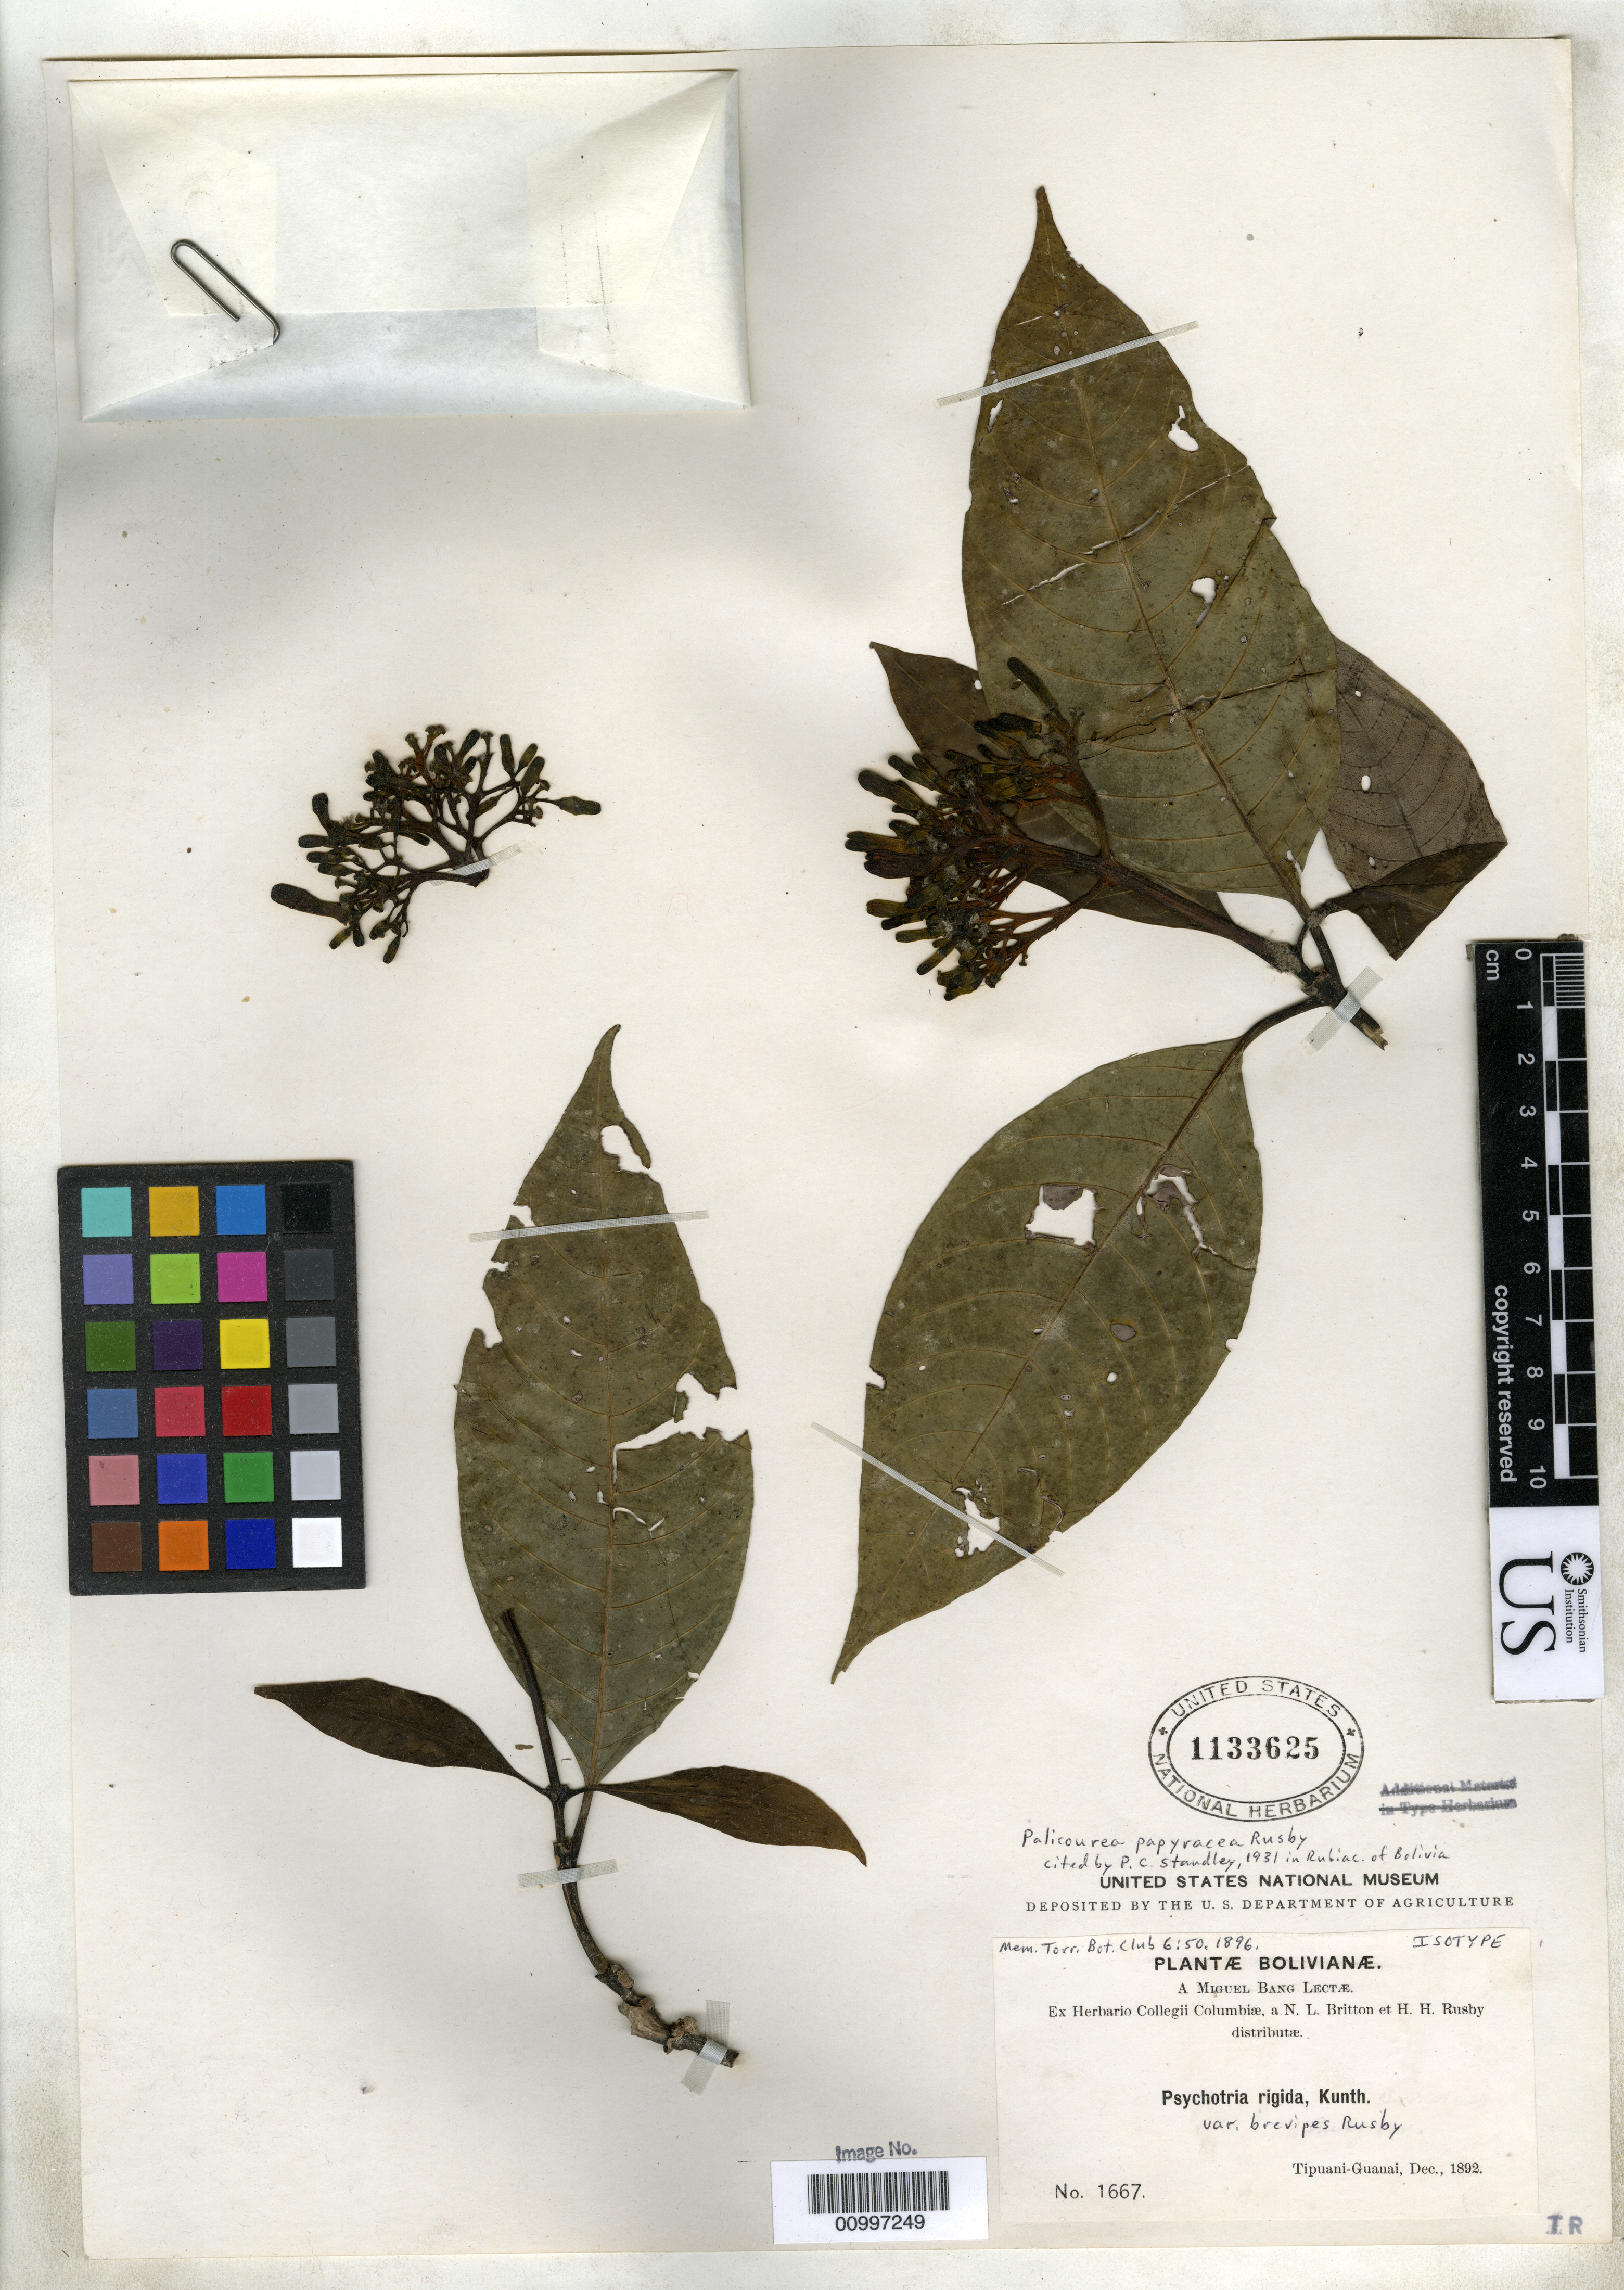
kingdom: Plantae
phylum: Tracheophyta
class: Magnoliopsida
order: Gentianales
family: Rubiaceae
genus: Psychotria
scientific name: Psychotria rigida var. brevipes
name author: Rusby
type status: Isotype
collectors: M. Bang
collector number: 1667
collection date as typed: Dec 1892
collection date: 1892-12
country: Bolivia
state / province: La Paz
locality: Tipuani-Guanai.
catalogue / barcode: US 1133625